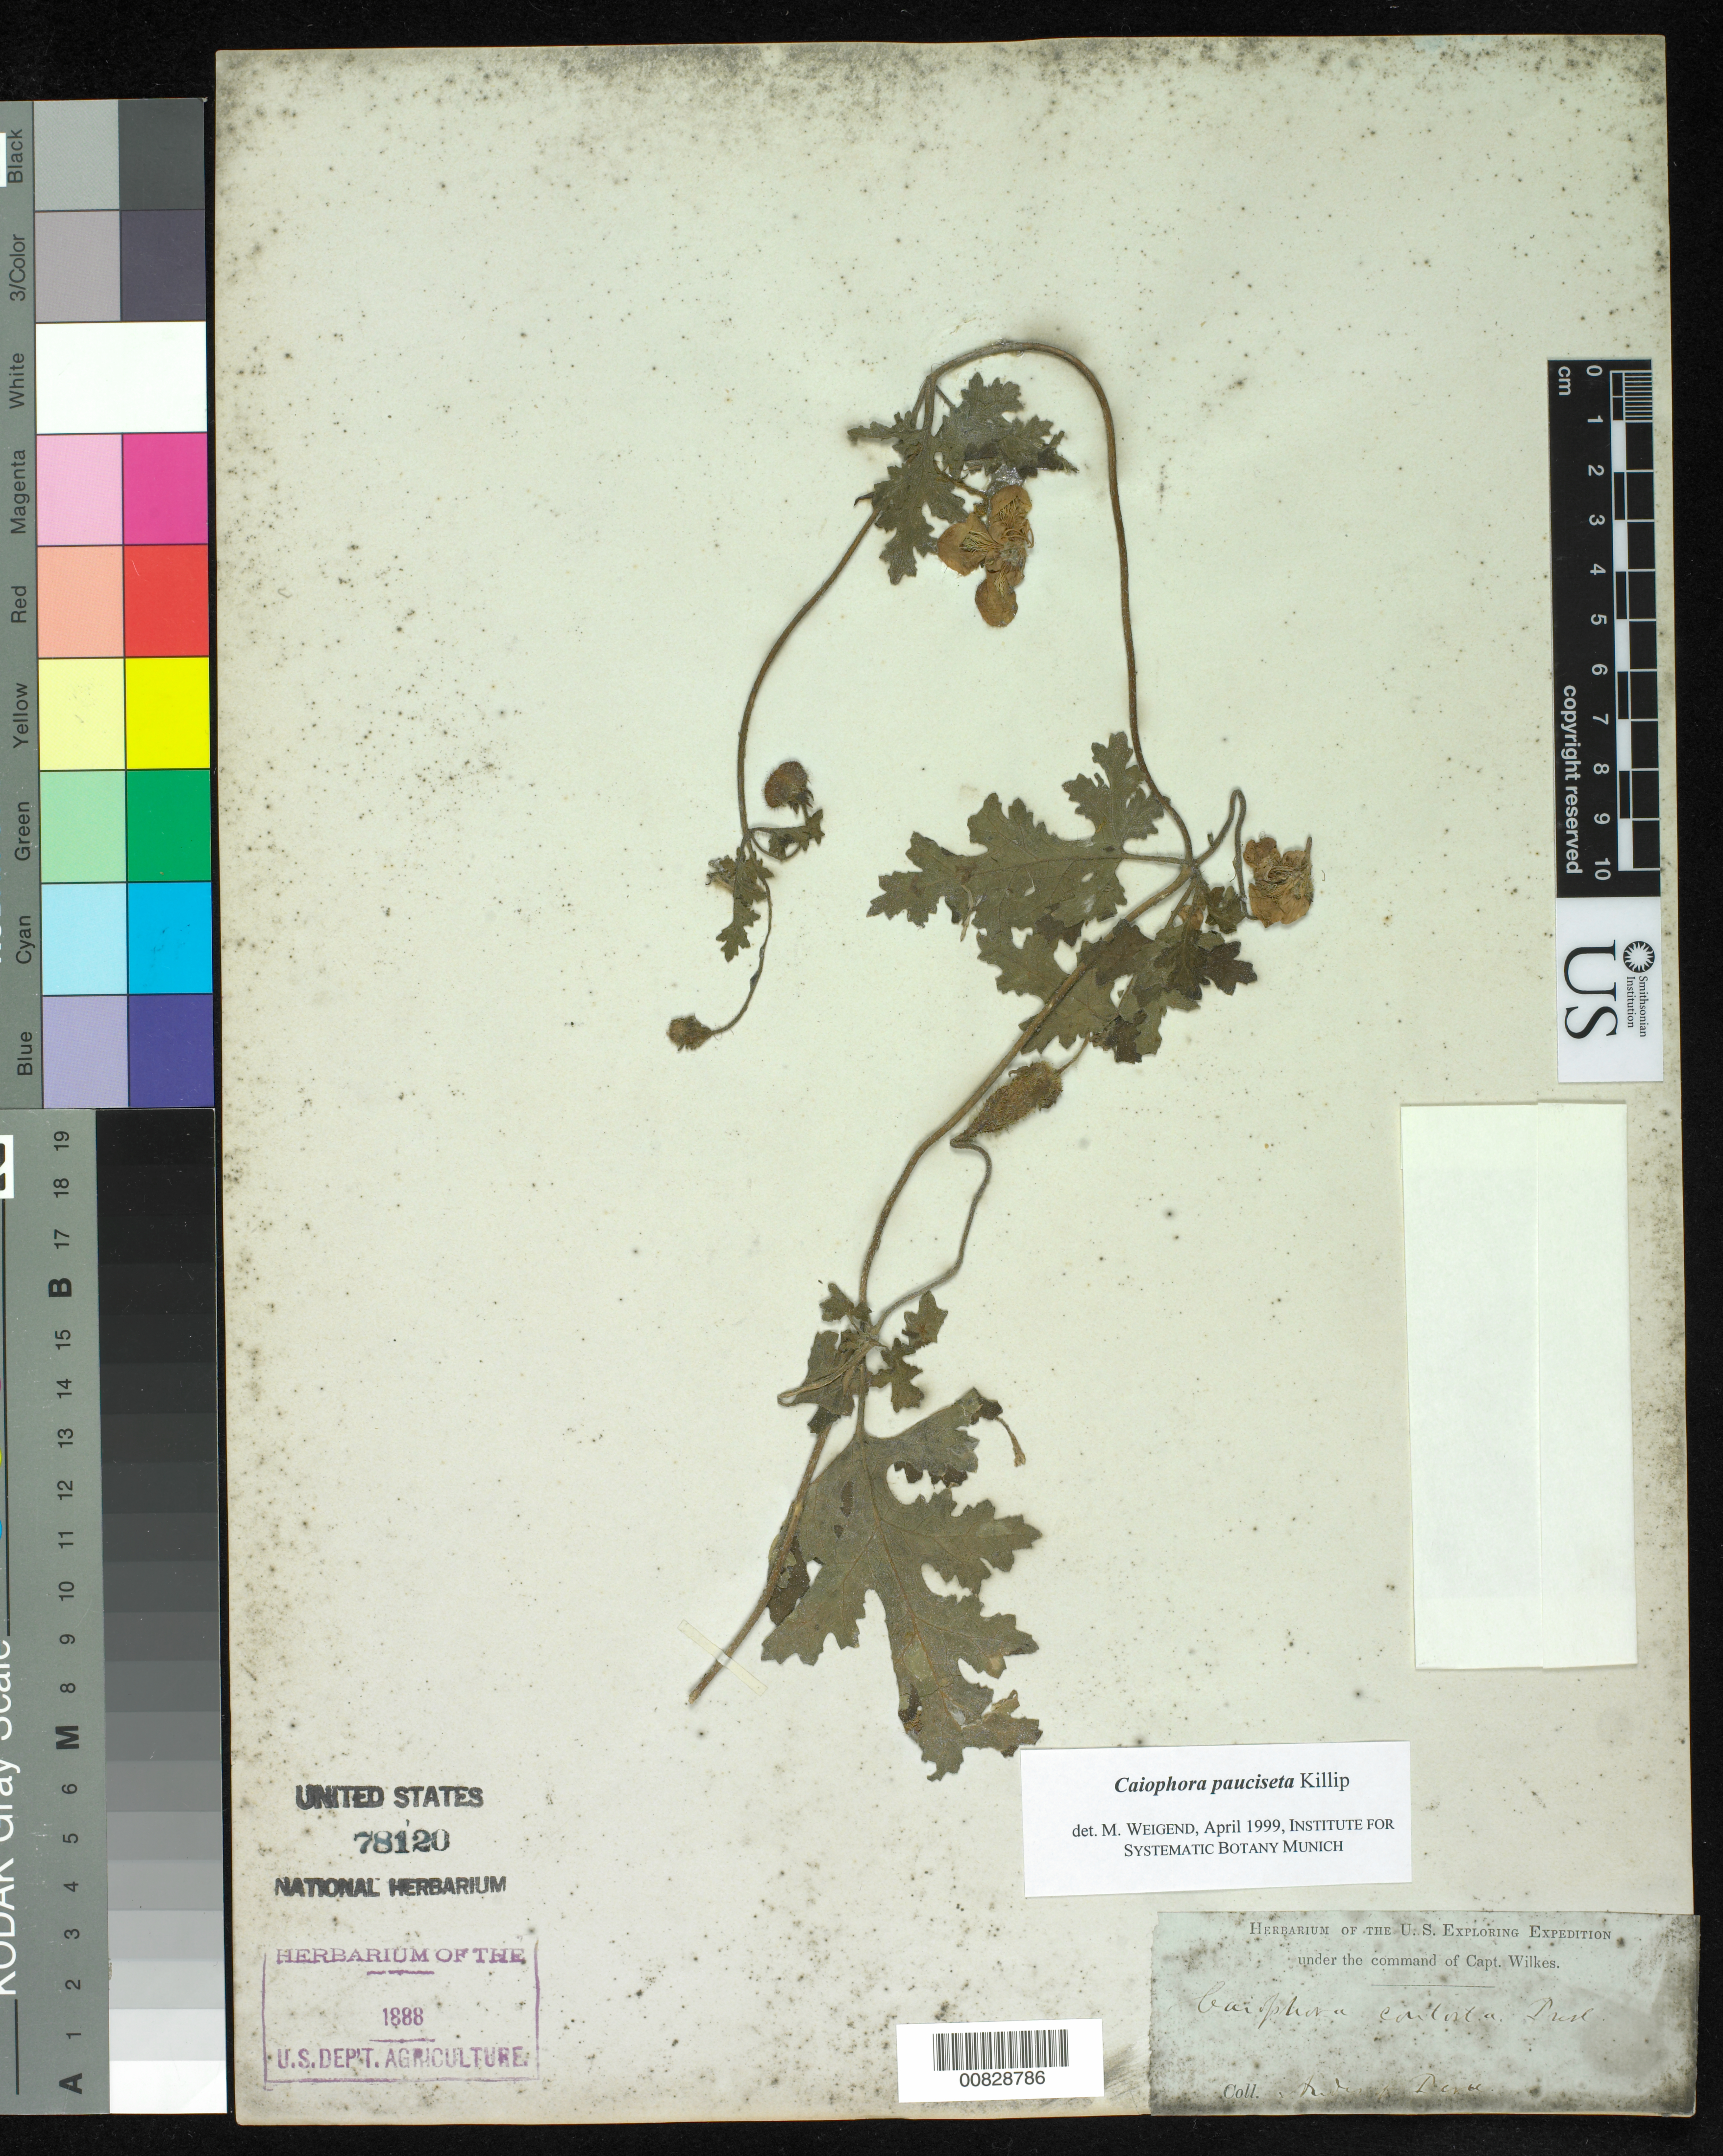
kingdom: Plantae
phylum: Tracheophyta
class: Magnoliopsida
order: Cornales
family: Loasaceae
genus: Caiophora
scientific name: Caiophora pauciseta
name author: Killip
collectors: Wilkes Explor. Exped.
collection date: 1838/1842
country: Peru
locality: Andes of Peru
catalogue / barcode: US 78120